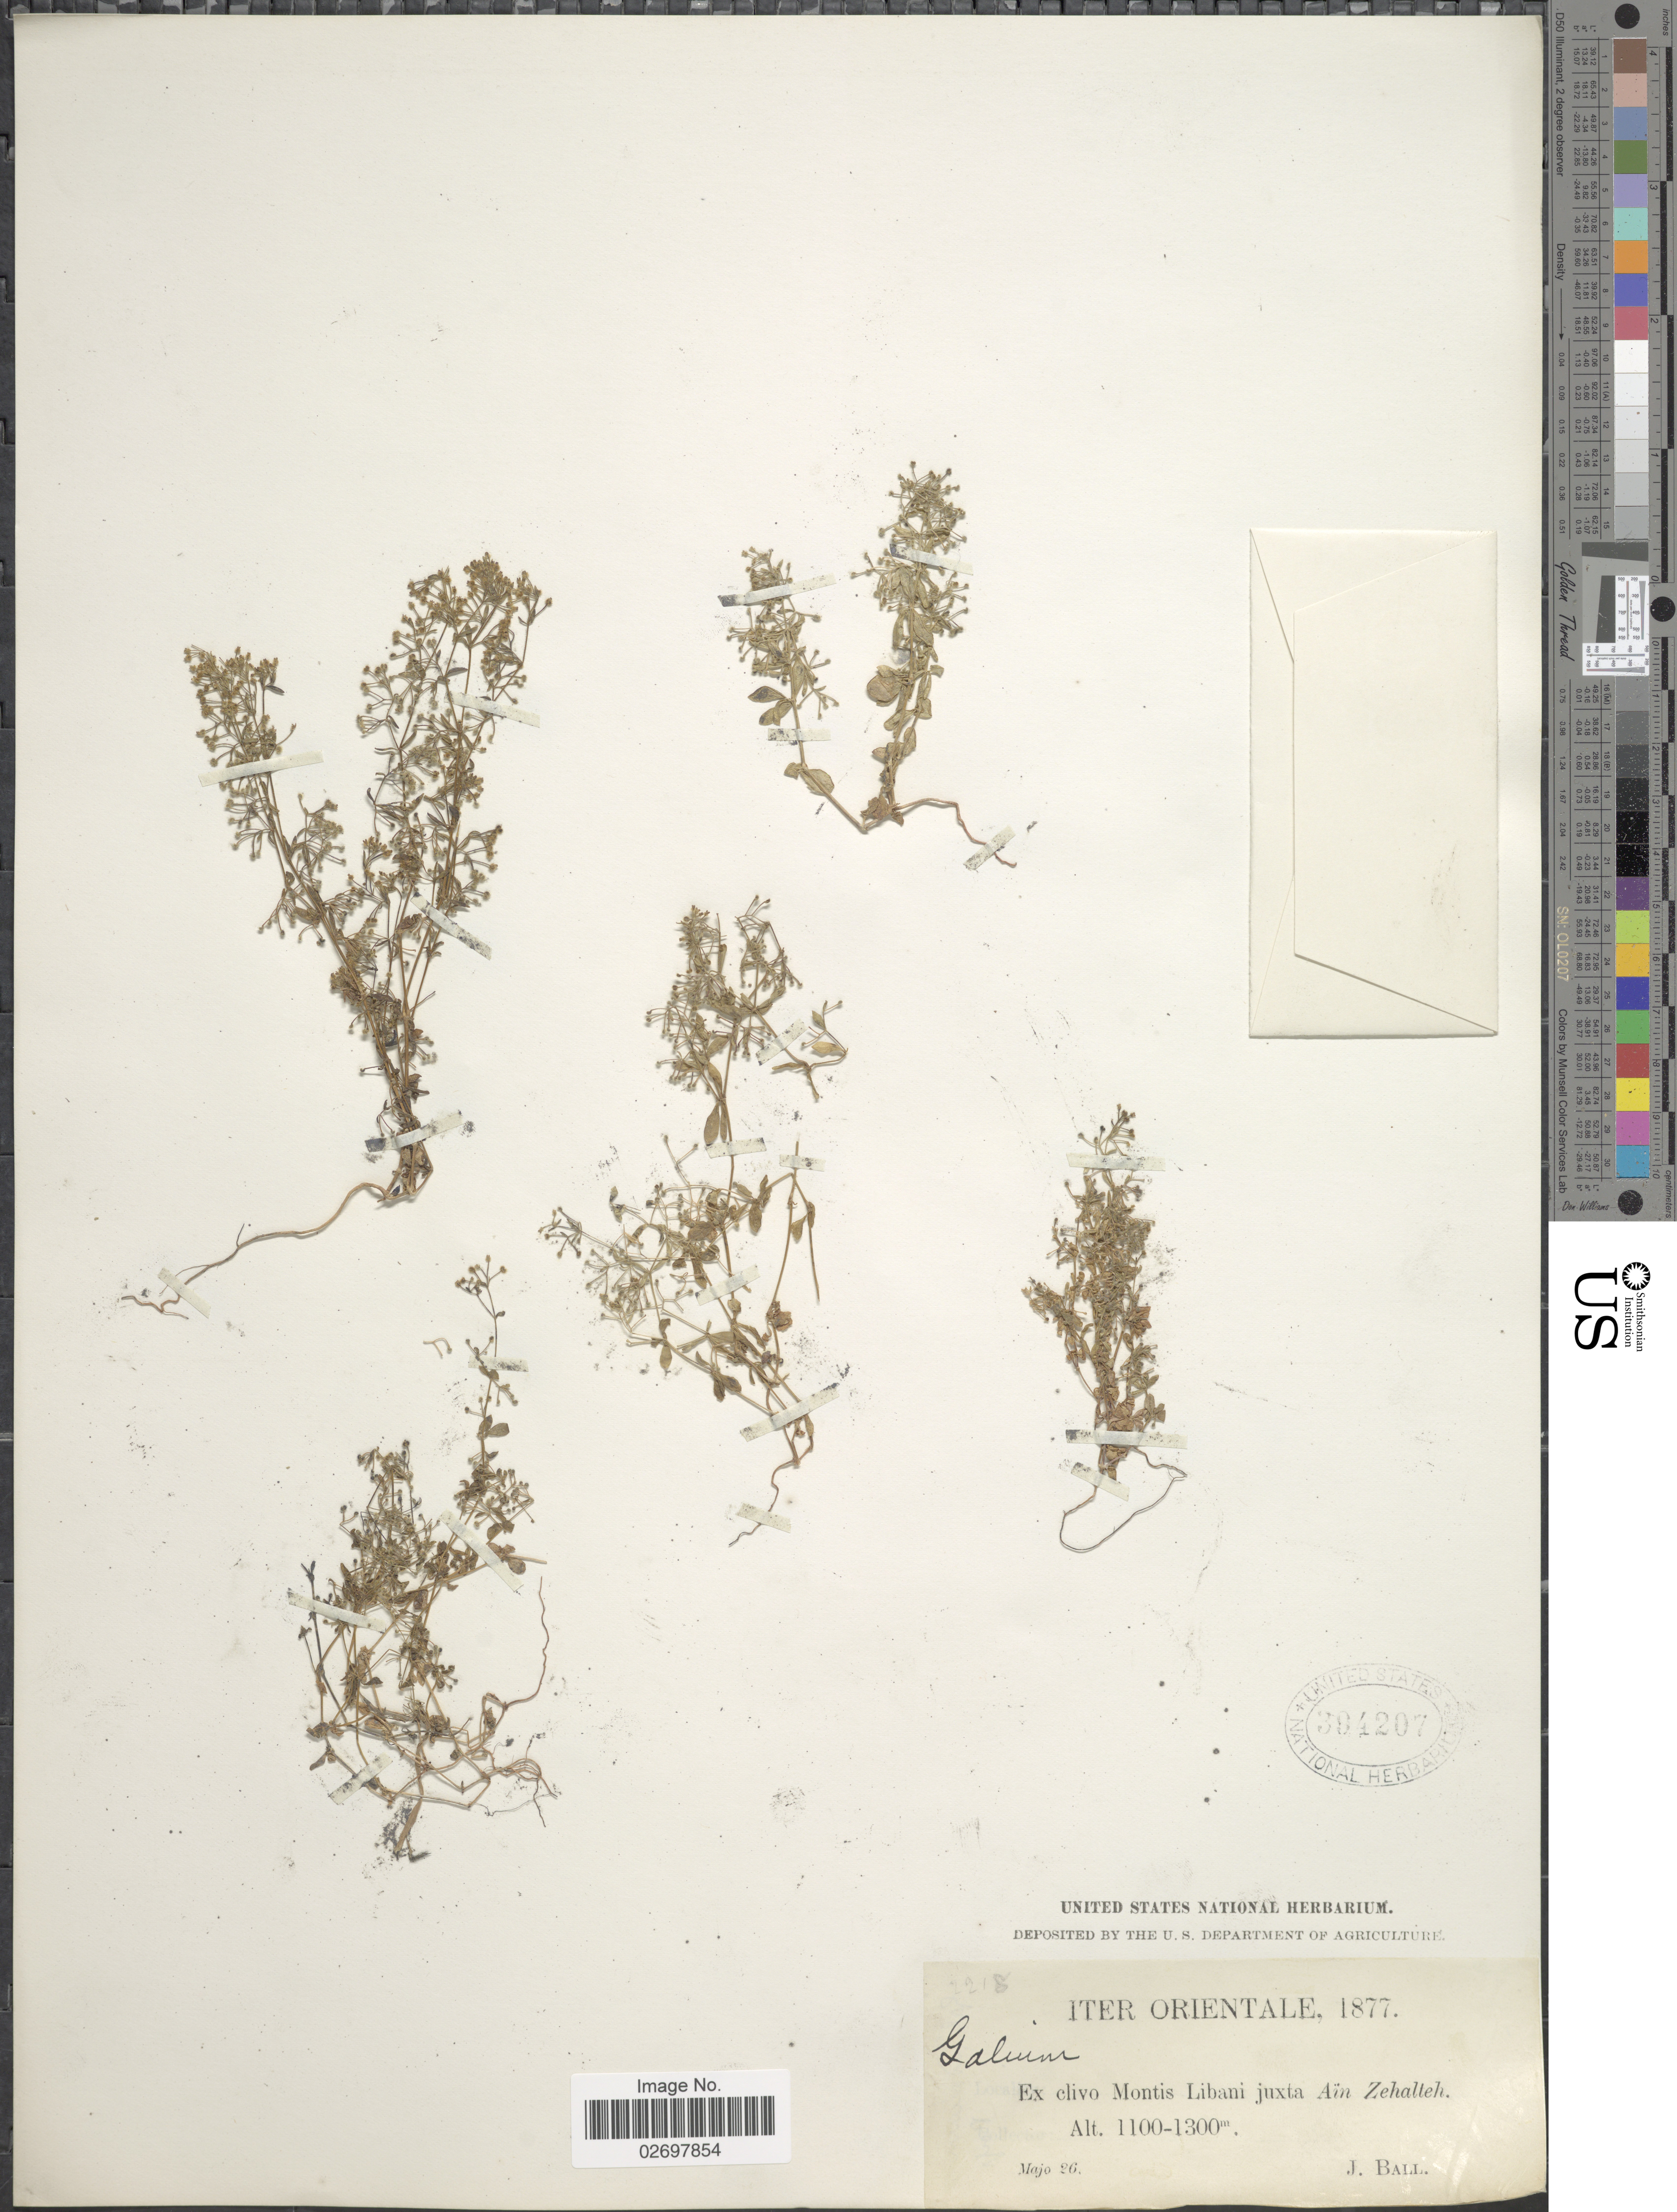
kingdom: Plantae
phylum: Tracheophyta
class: Magnoliopsida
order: Gentianales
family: Rubiaceae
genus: Galium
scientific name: Galium sp.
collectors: J. Ball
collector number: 2218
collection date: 1877-05-26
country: Lebanon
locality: Ex clivo Montis Libani juxta Ain Zehalteh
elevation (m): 1100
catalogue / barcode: US 394207